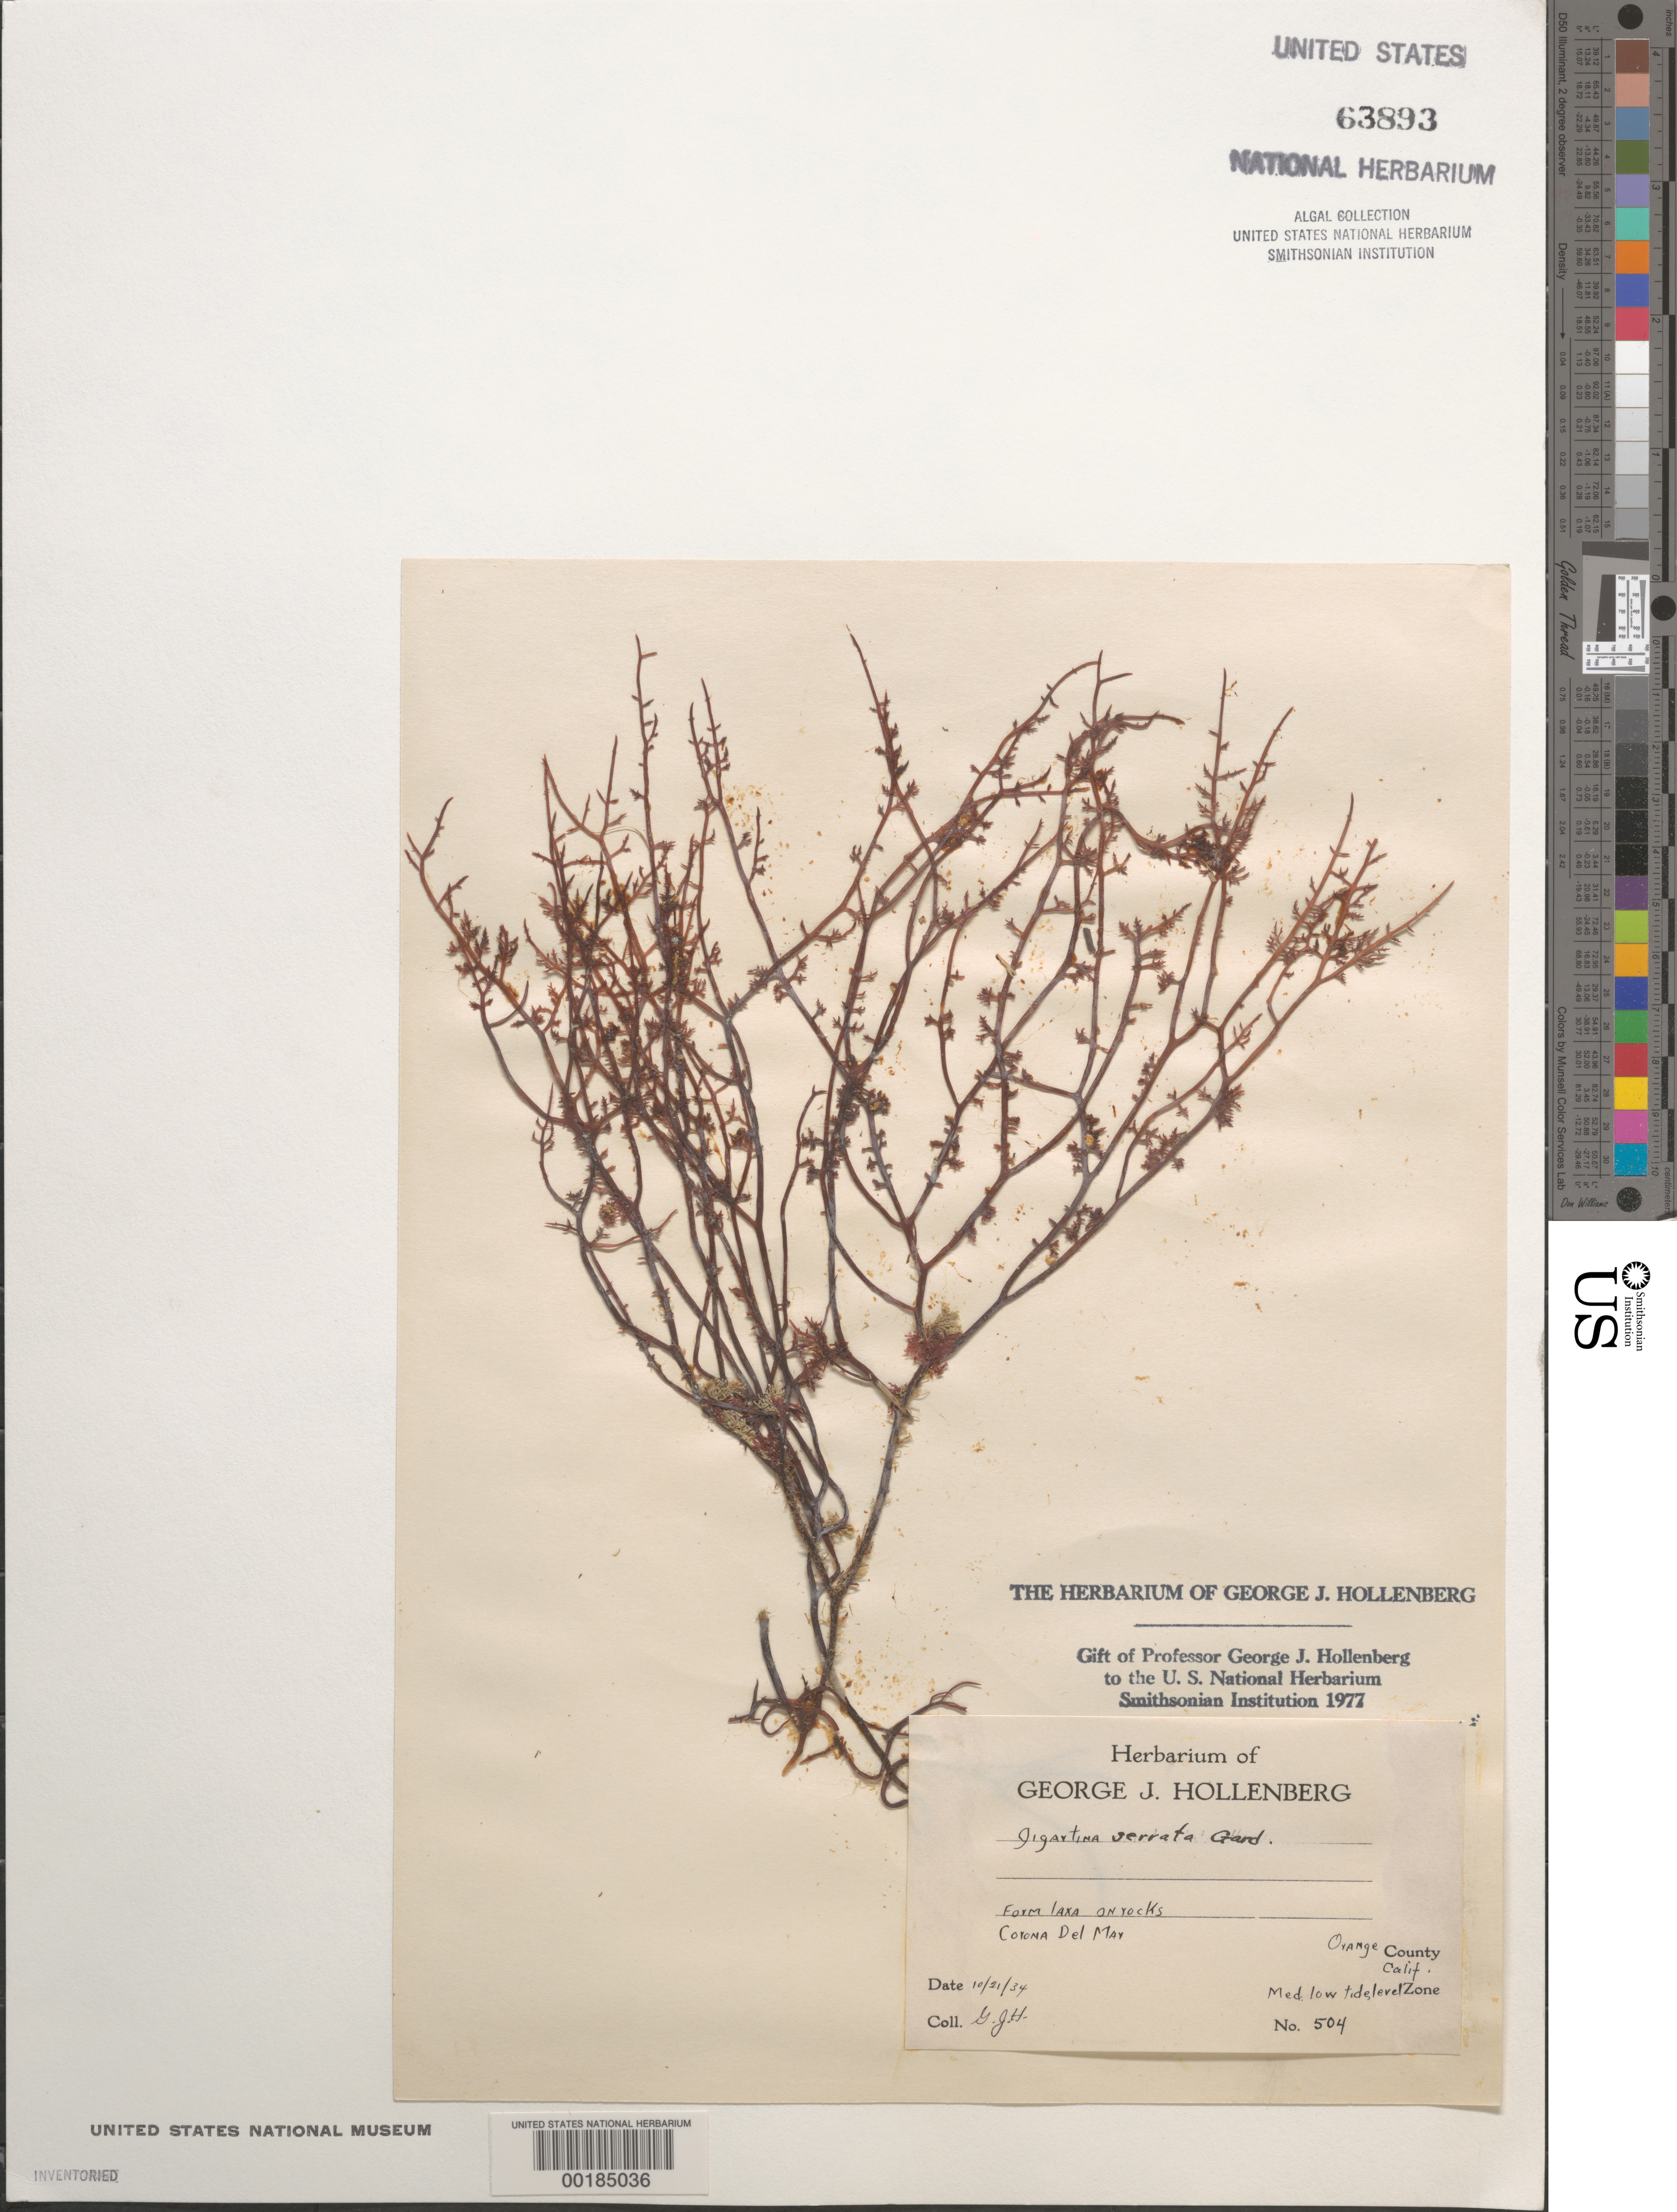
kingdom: Plantae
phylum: Rhodophyta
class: Florideophyceae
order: Gigartinales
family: Gigartinaceae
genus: Chondracanthus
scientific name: Chondracanthus serratus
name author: (N.L. Gardner) J.R. Hughey & Hommersand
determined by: Algae name updating Project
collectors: G. Hollenberg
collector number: GJH 504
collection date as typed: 21 Oct 1934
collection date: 1934-10-21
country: United States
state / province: California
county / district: Orange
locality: Corona del Mar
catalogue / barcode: US 63893